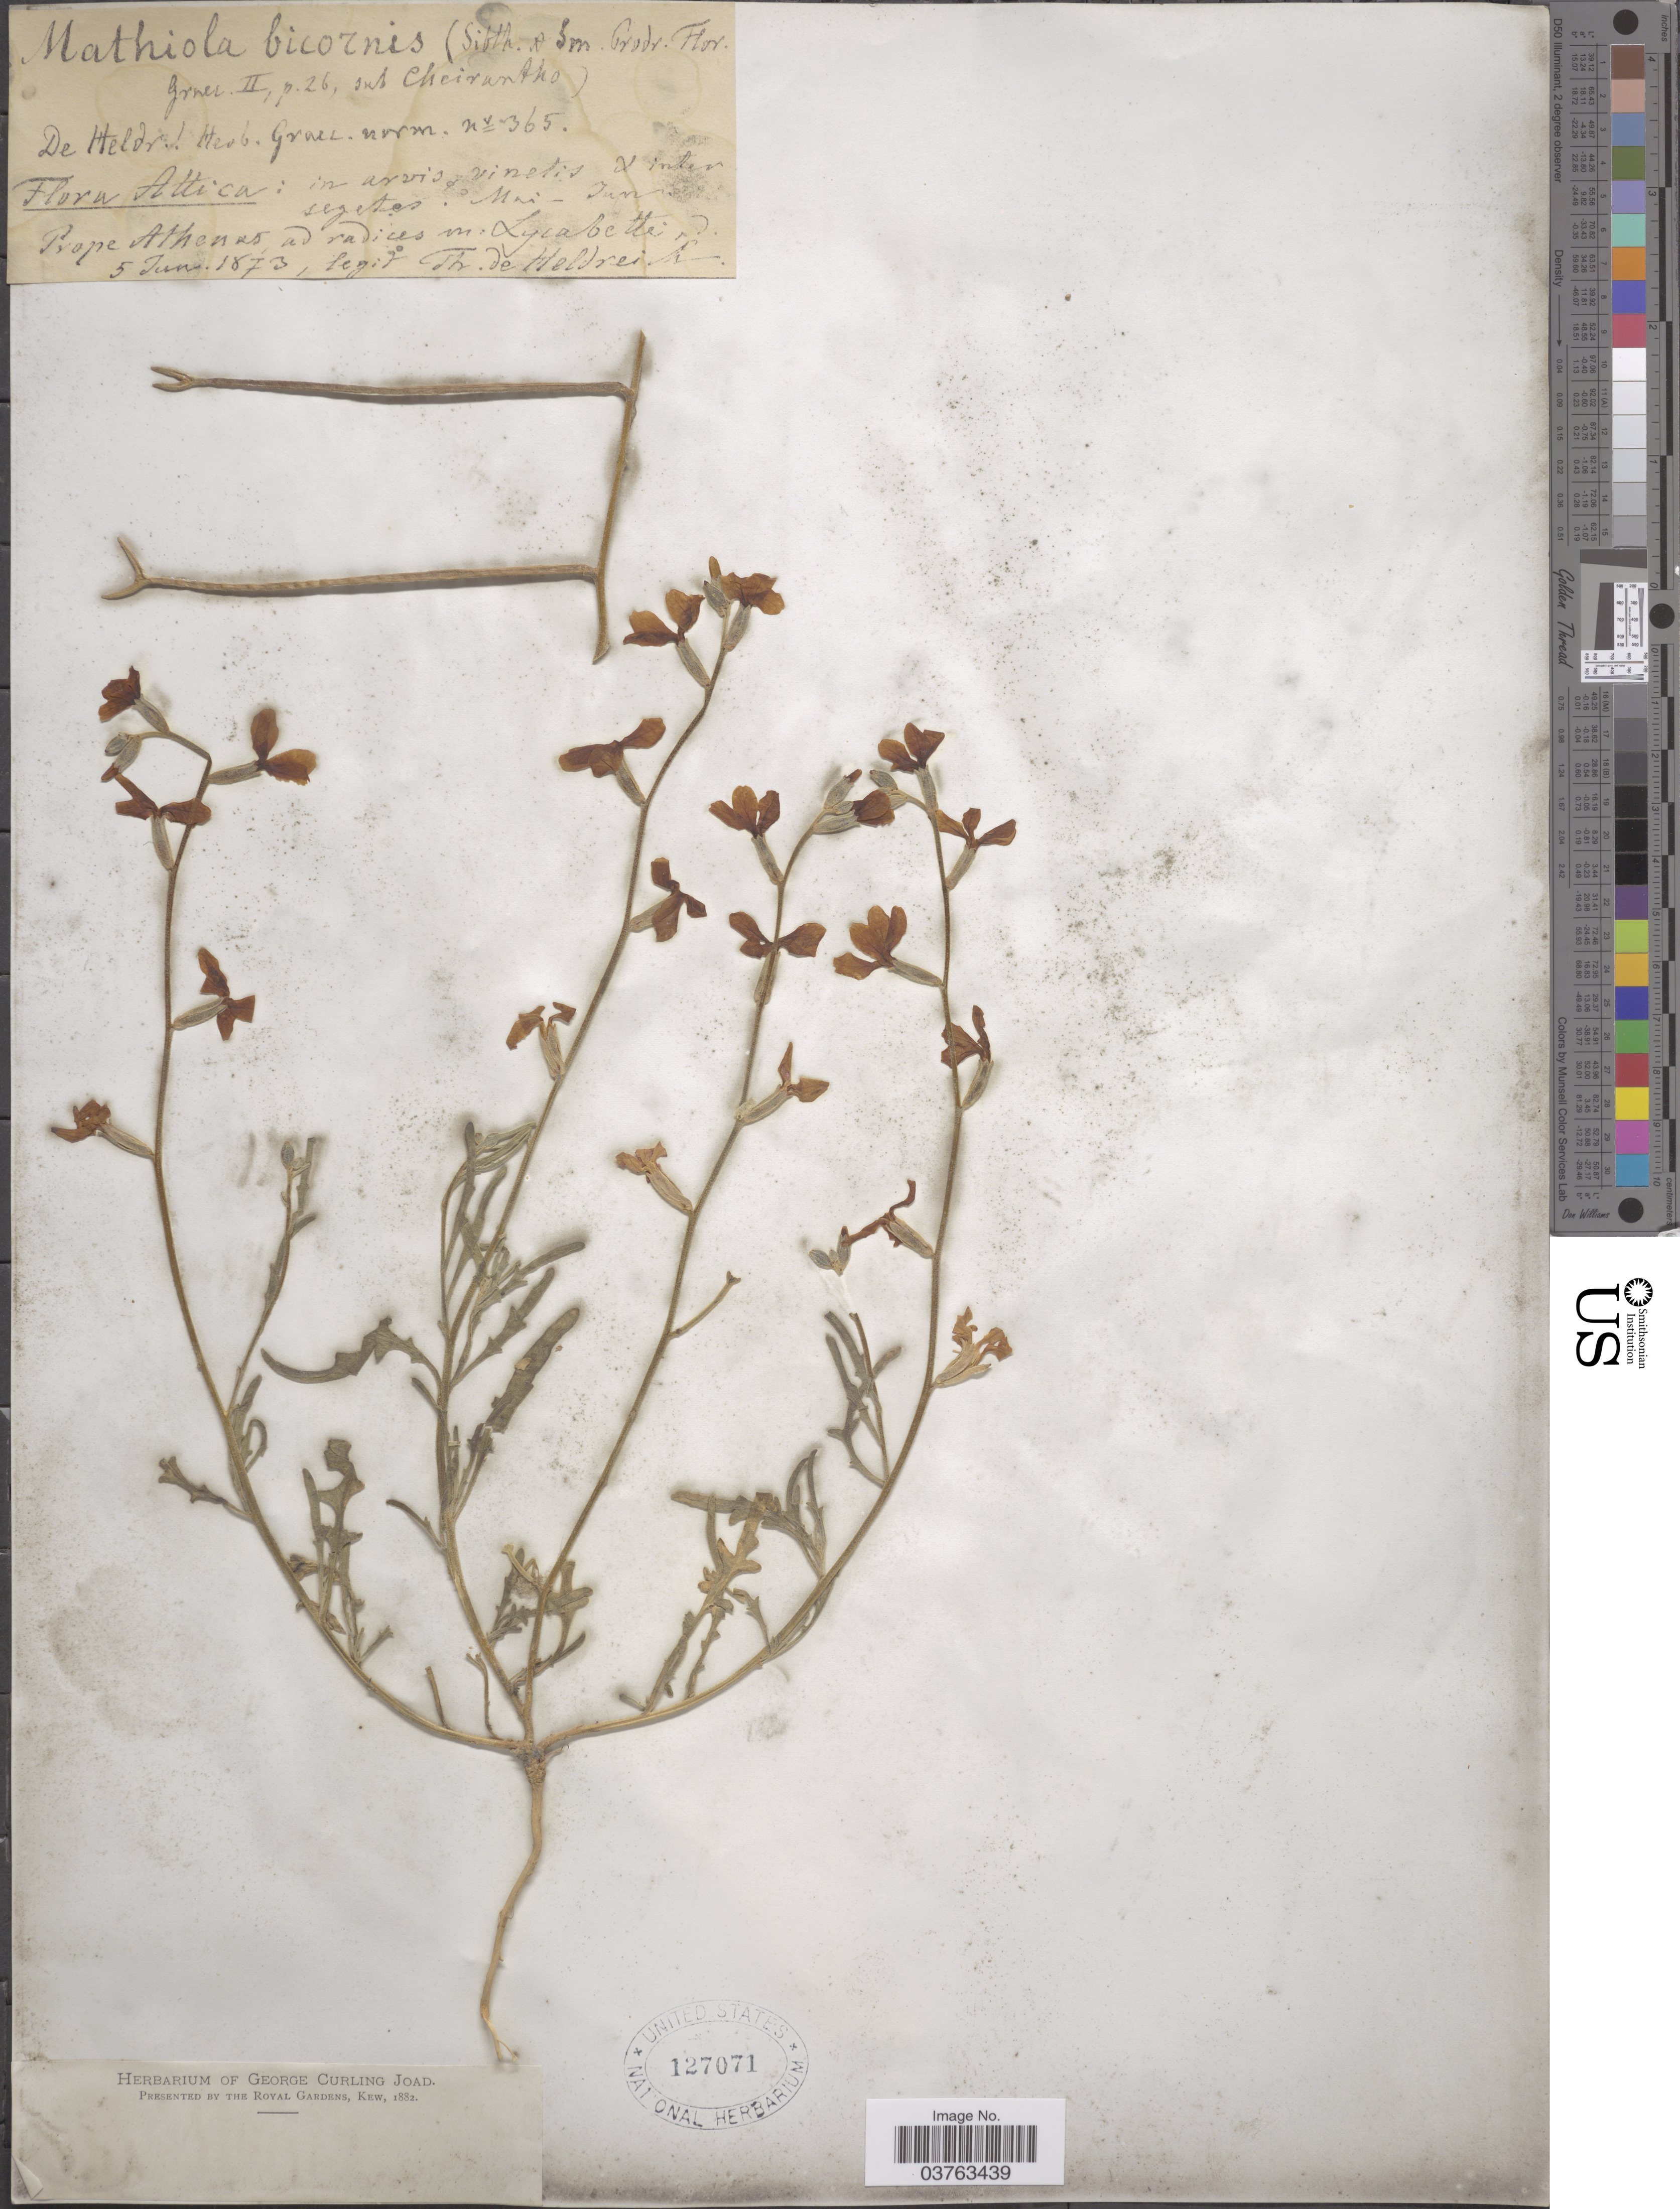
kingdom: Plantae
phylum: Tracheophyta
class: Magnoliopsida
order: Brassicales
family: Brassicaceae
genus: Matthiola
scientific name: Matthiola bicornis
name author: (Sm.) DC.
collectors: T. De Heldreich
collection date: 1873-06-05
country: Greece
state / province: Attica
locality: In arvis vinetis & inter segetes. Prope Athenas ad radices m. Lycabette.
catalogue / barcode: US 127071